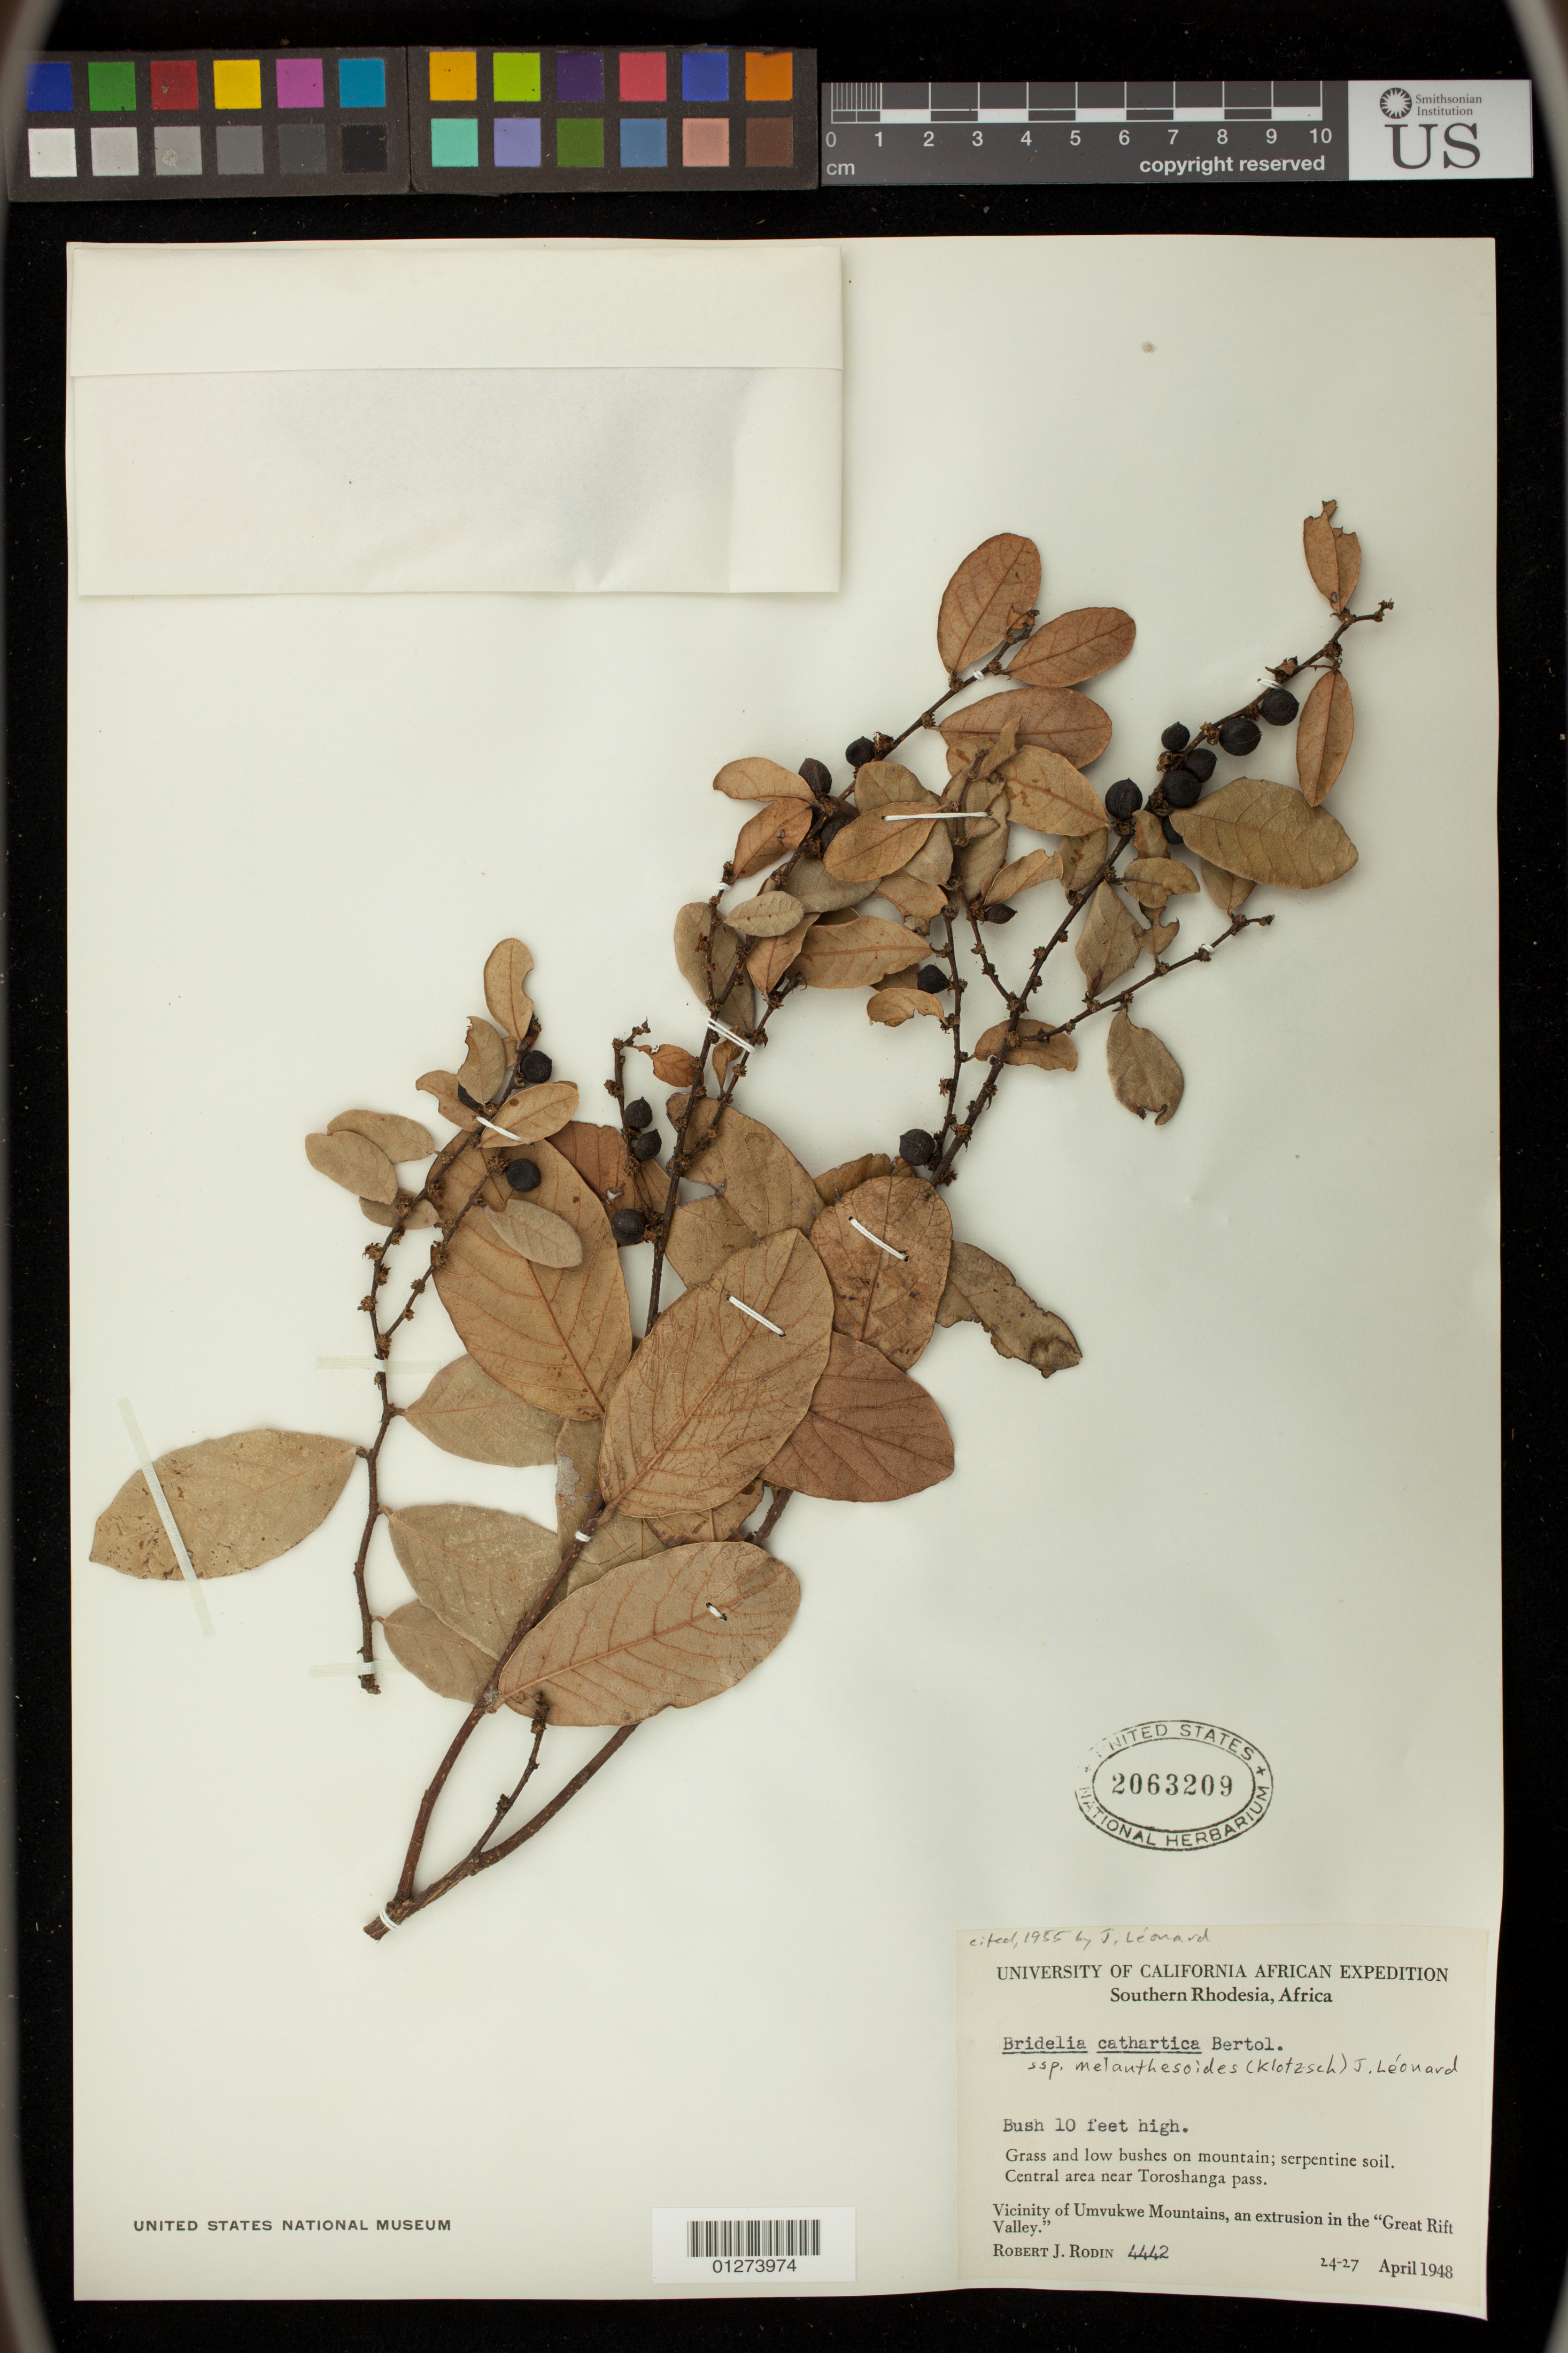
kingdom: Plantae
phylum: Tracheophyta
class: Magnoliopsida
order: Malpighiales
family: Phyllanthaceae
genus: Bridelia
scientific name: Bridelia cathartica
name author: G. Bertol.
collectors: R. J. Rodin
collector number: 4442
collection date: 1948-04-24/1948-04-27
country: Zimbabwe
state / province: Mashonaland Central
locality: Central area near Toroshanga Pass. Vicinity of Umvukwe Mountains, an extrusion in the "Great Rift Valley."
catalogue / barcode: US 2063209